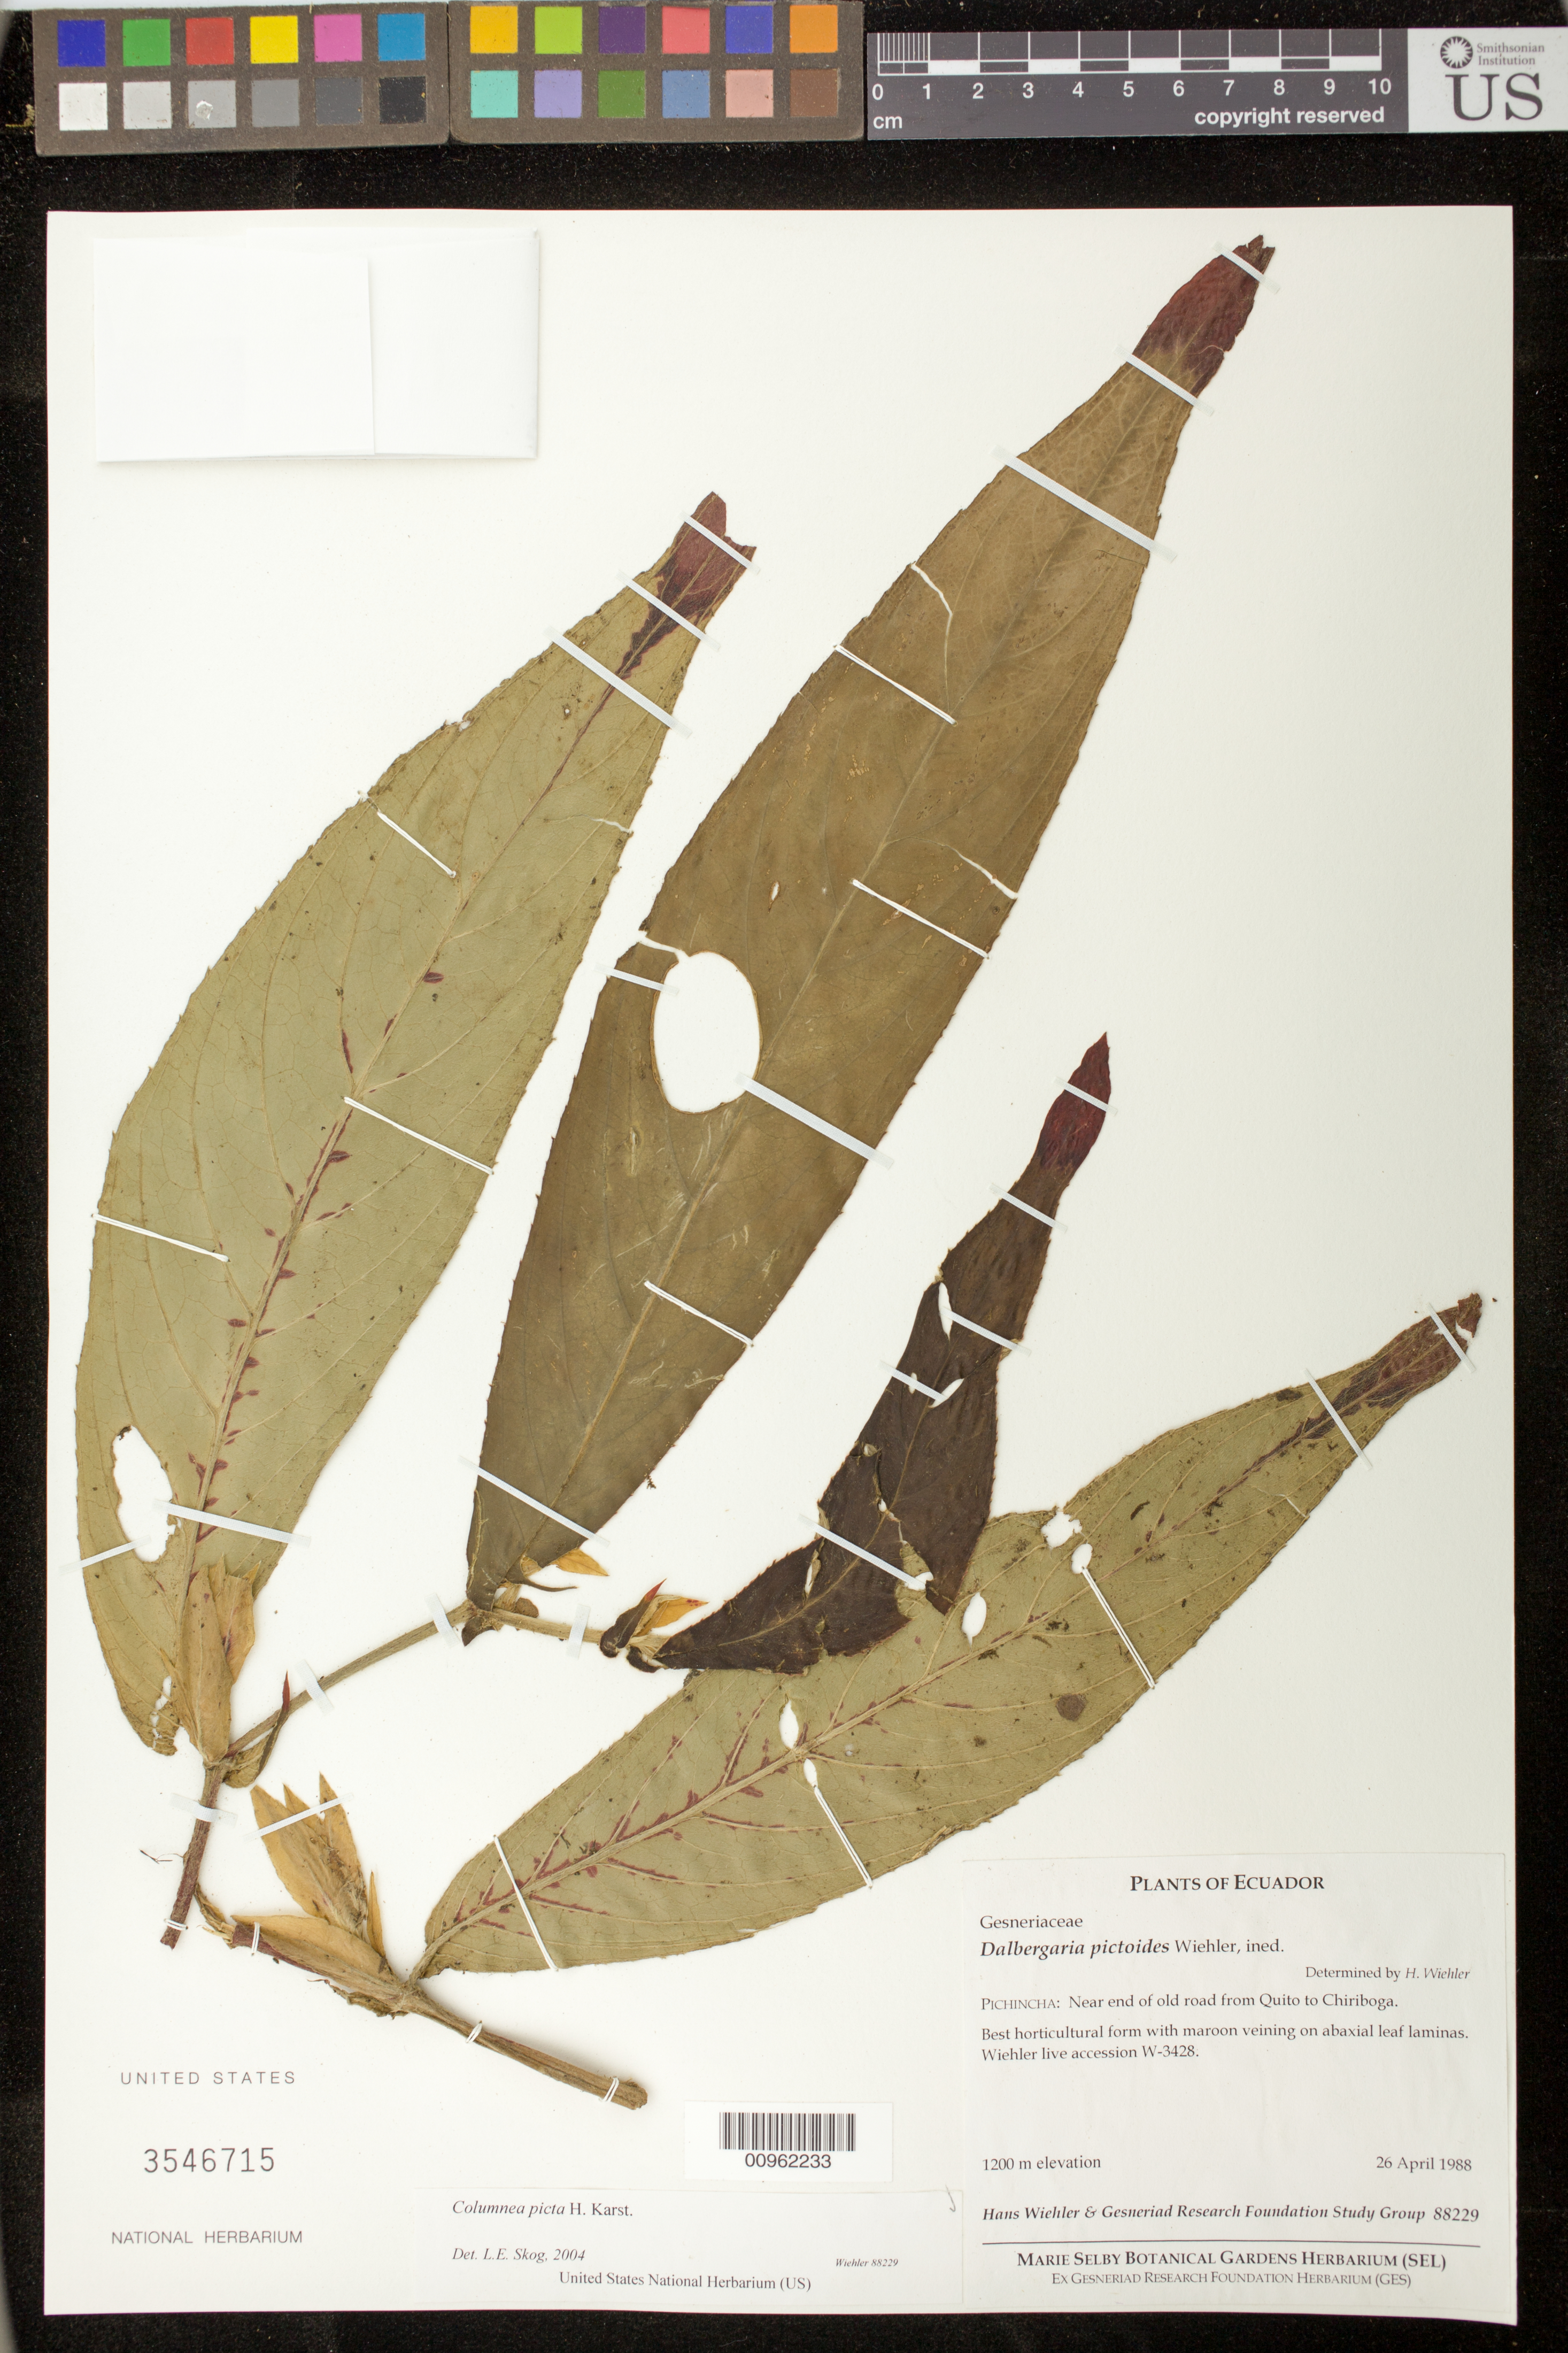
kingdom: Plantae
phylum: Tracheophyta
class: Magnoliopsida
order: Lamiales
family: Gesneriaceae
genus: Columnea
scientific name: Columnea karsteniana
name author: Singh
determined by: Skog, Laurence E.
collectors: H. J. Wiehler & GRF Study Group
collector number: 88229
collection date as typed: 26 Apr 1988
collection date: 1988-04-26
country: Ecuador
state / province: Pichincha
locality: Pichincha: near end of old road from Quito to Chiriboga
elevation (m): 1200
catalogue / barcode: US 3546715